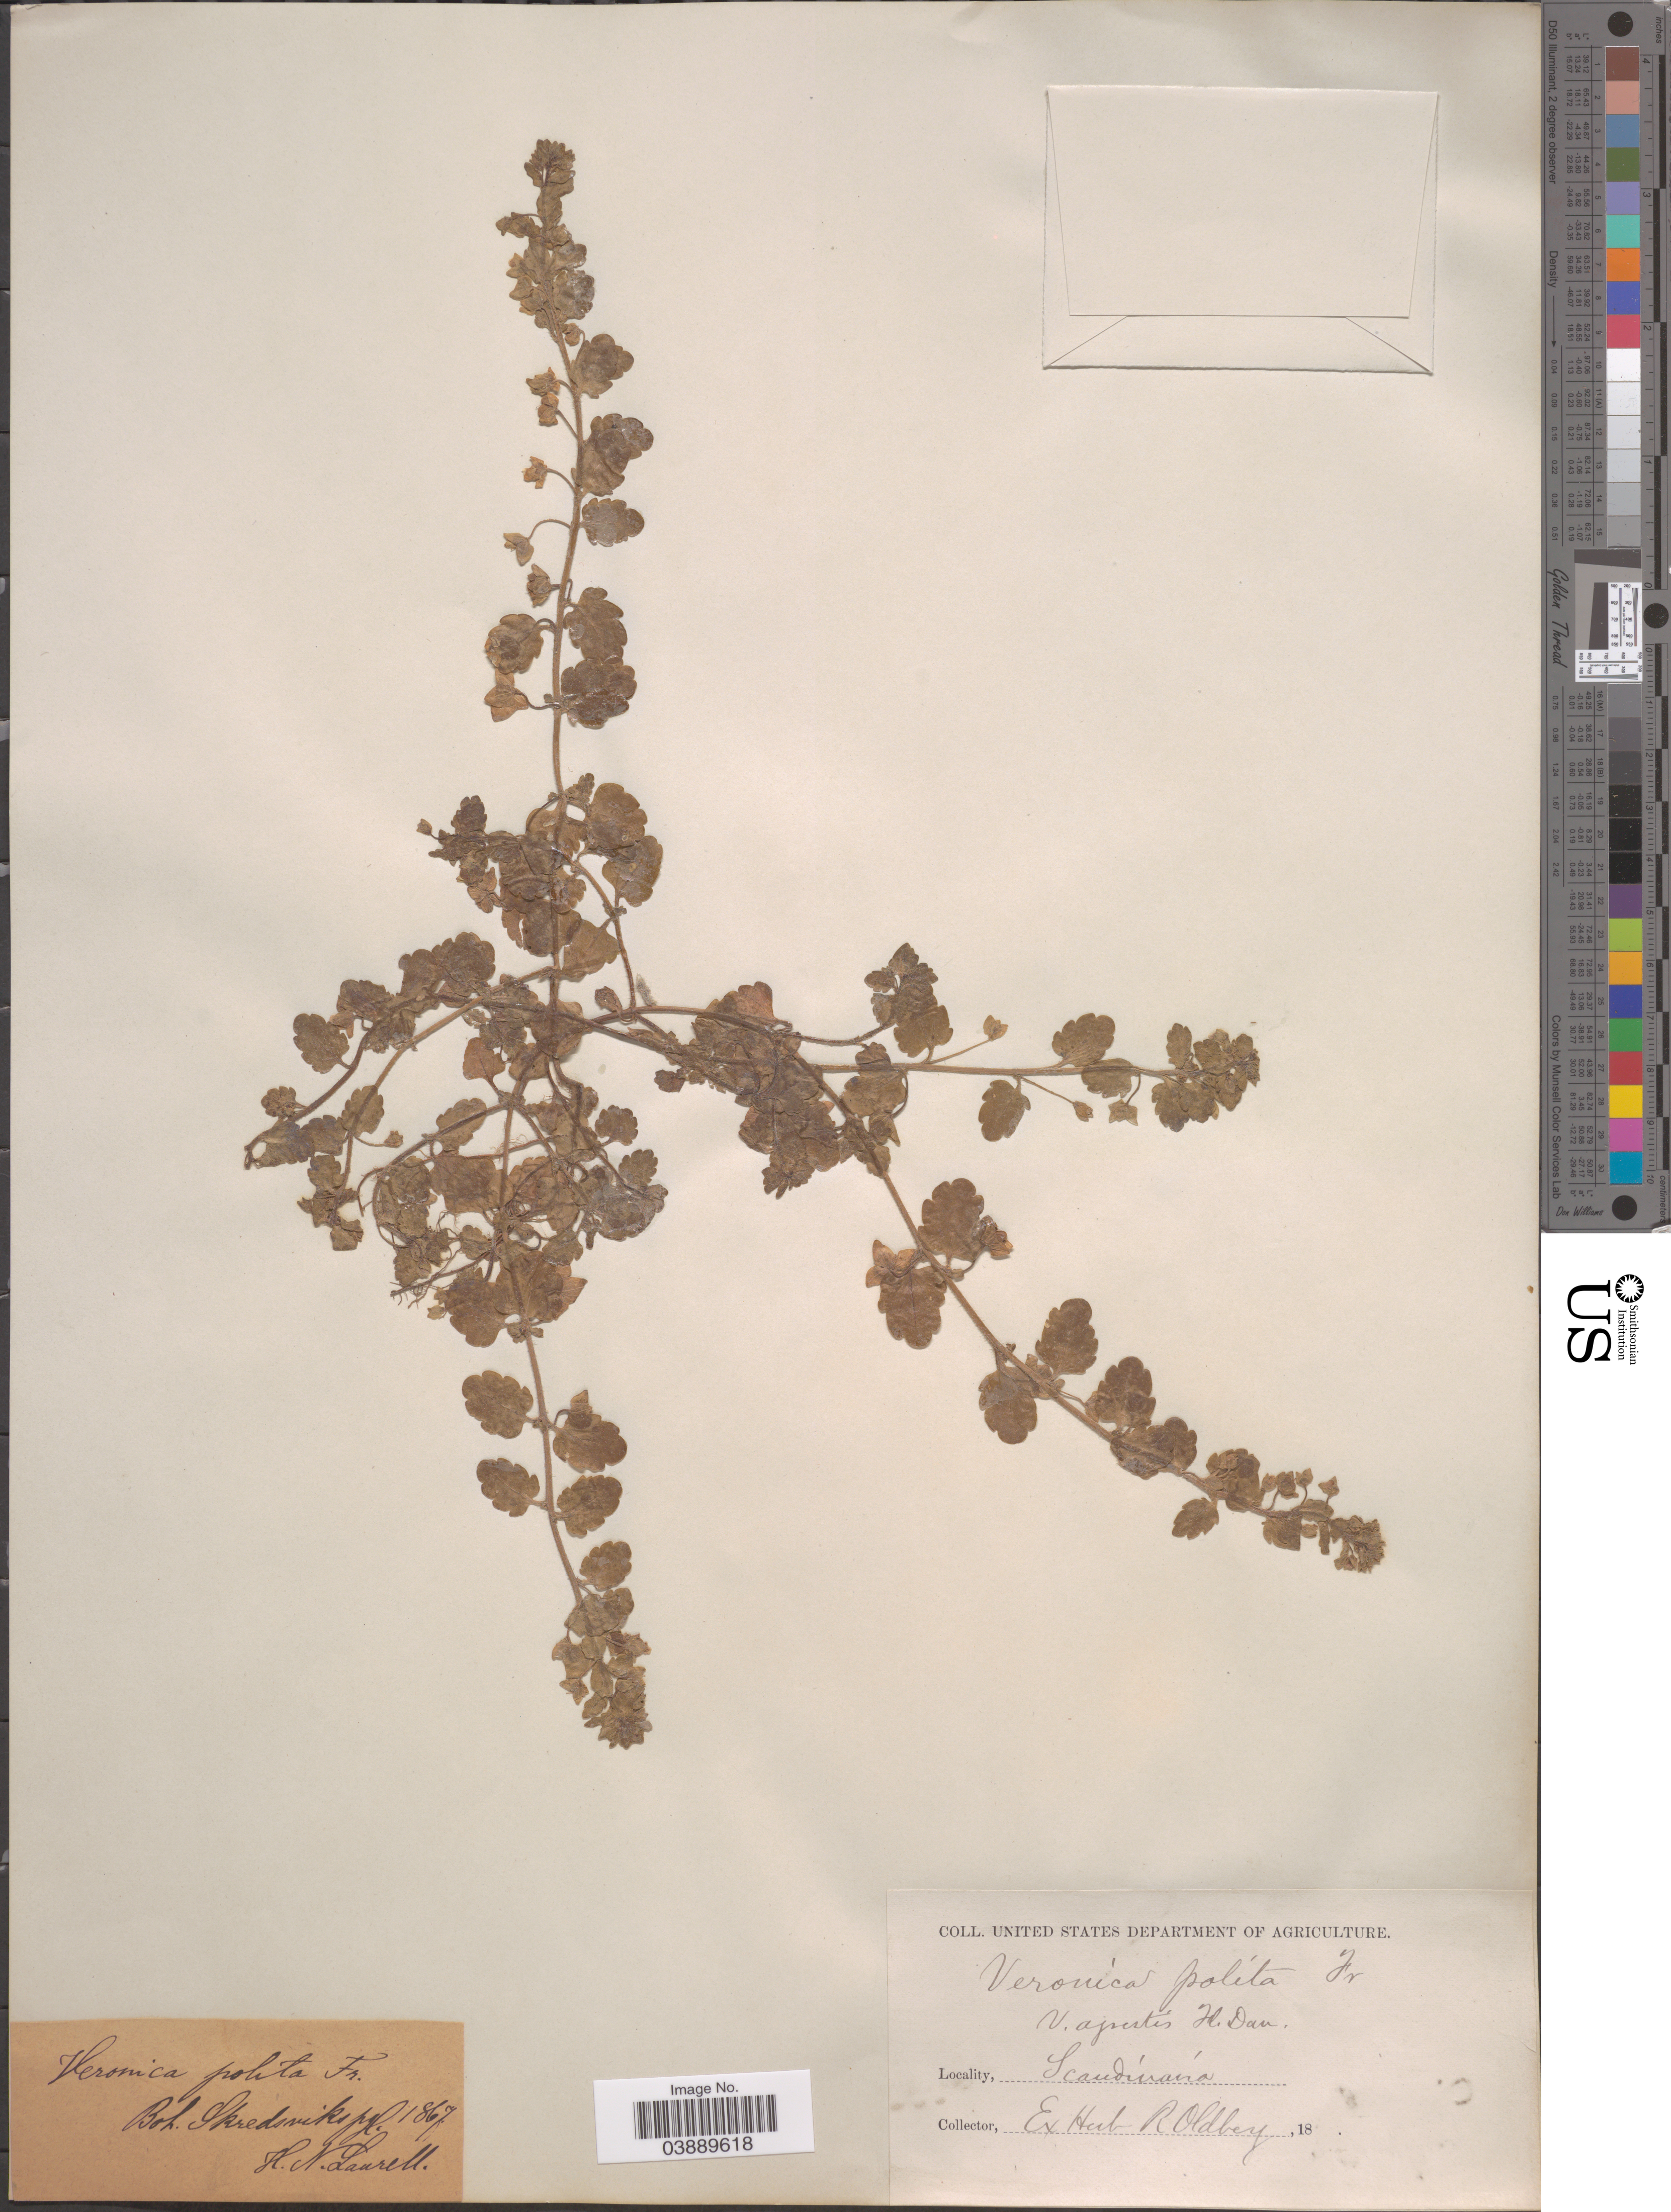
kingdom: Plantae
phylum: Tracheophyta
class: Magnoliopsida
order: Lamiales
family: Plantaginaceae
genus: Veronica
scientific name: Veronica polita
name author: Fr.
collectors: H. Laurell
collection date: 1867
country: Sweden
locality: Scandanavia. Boh.Skredsvik pyl.